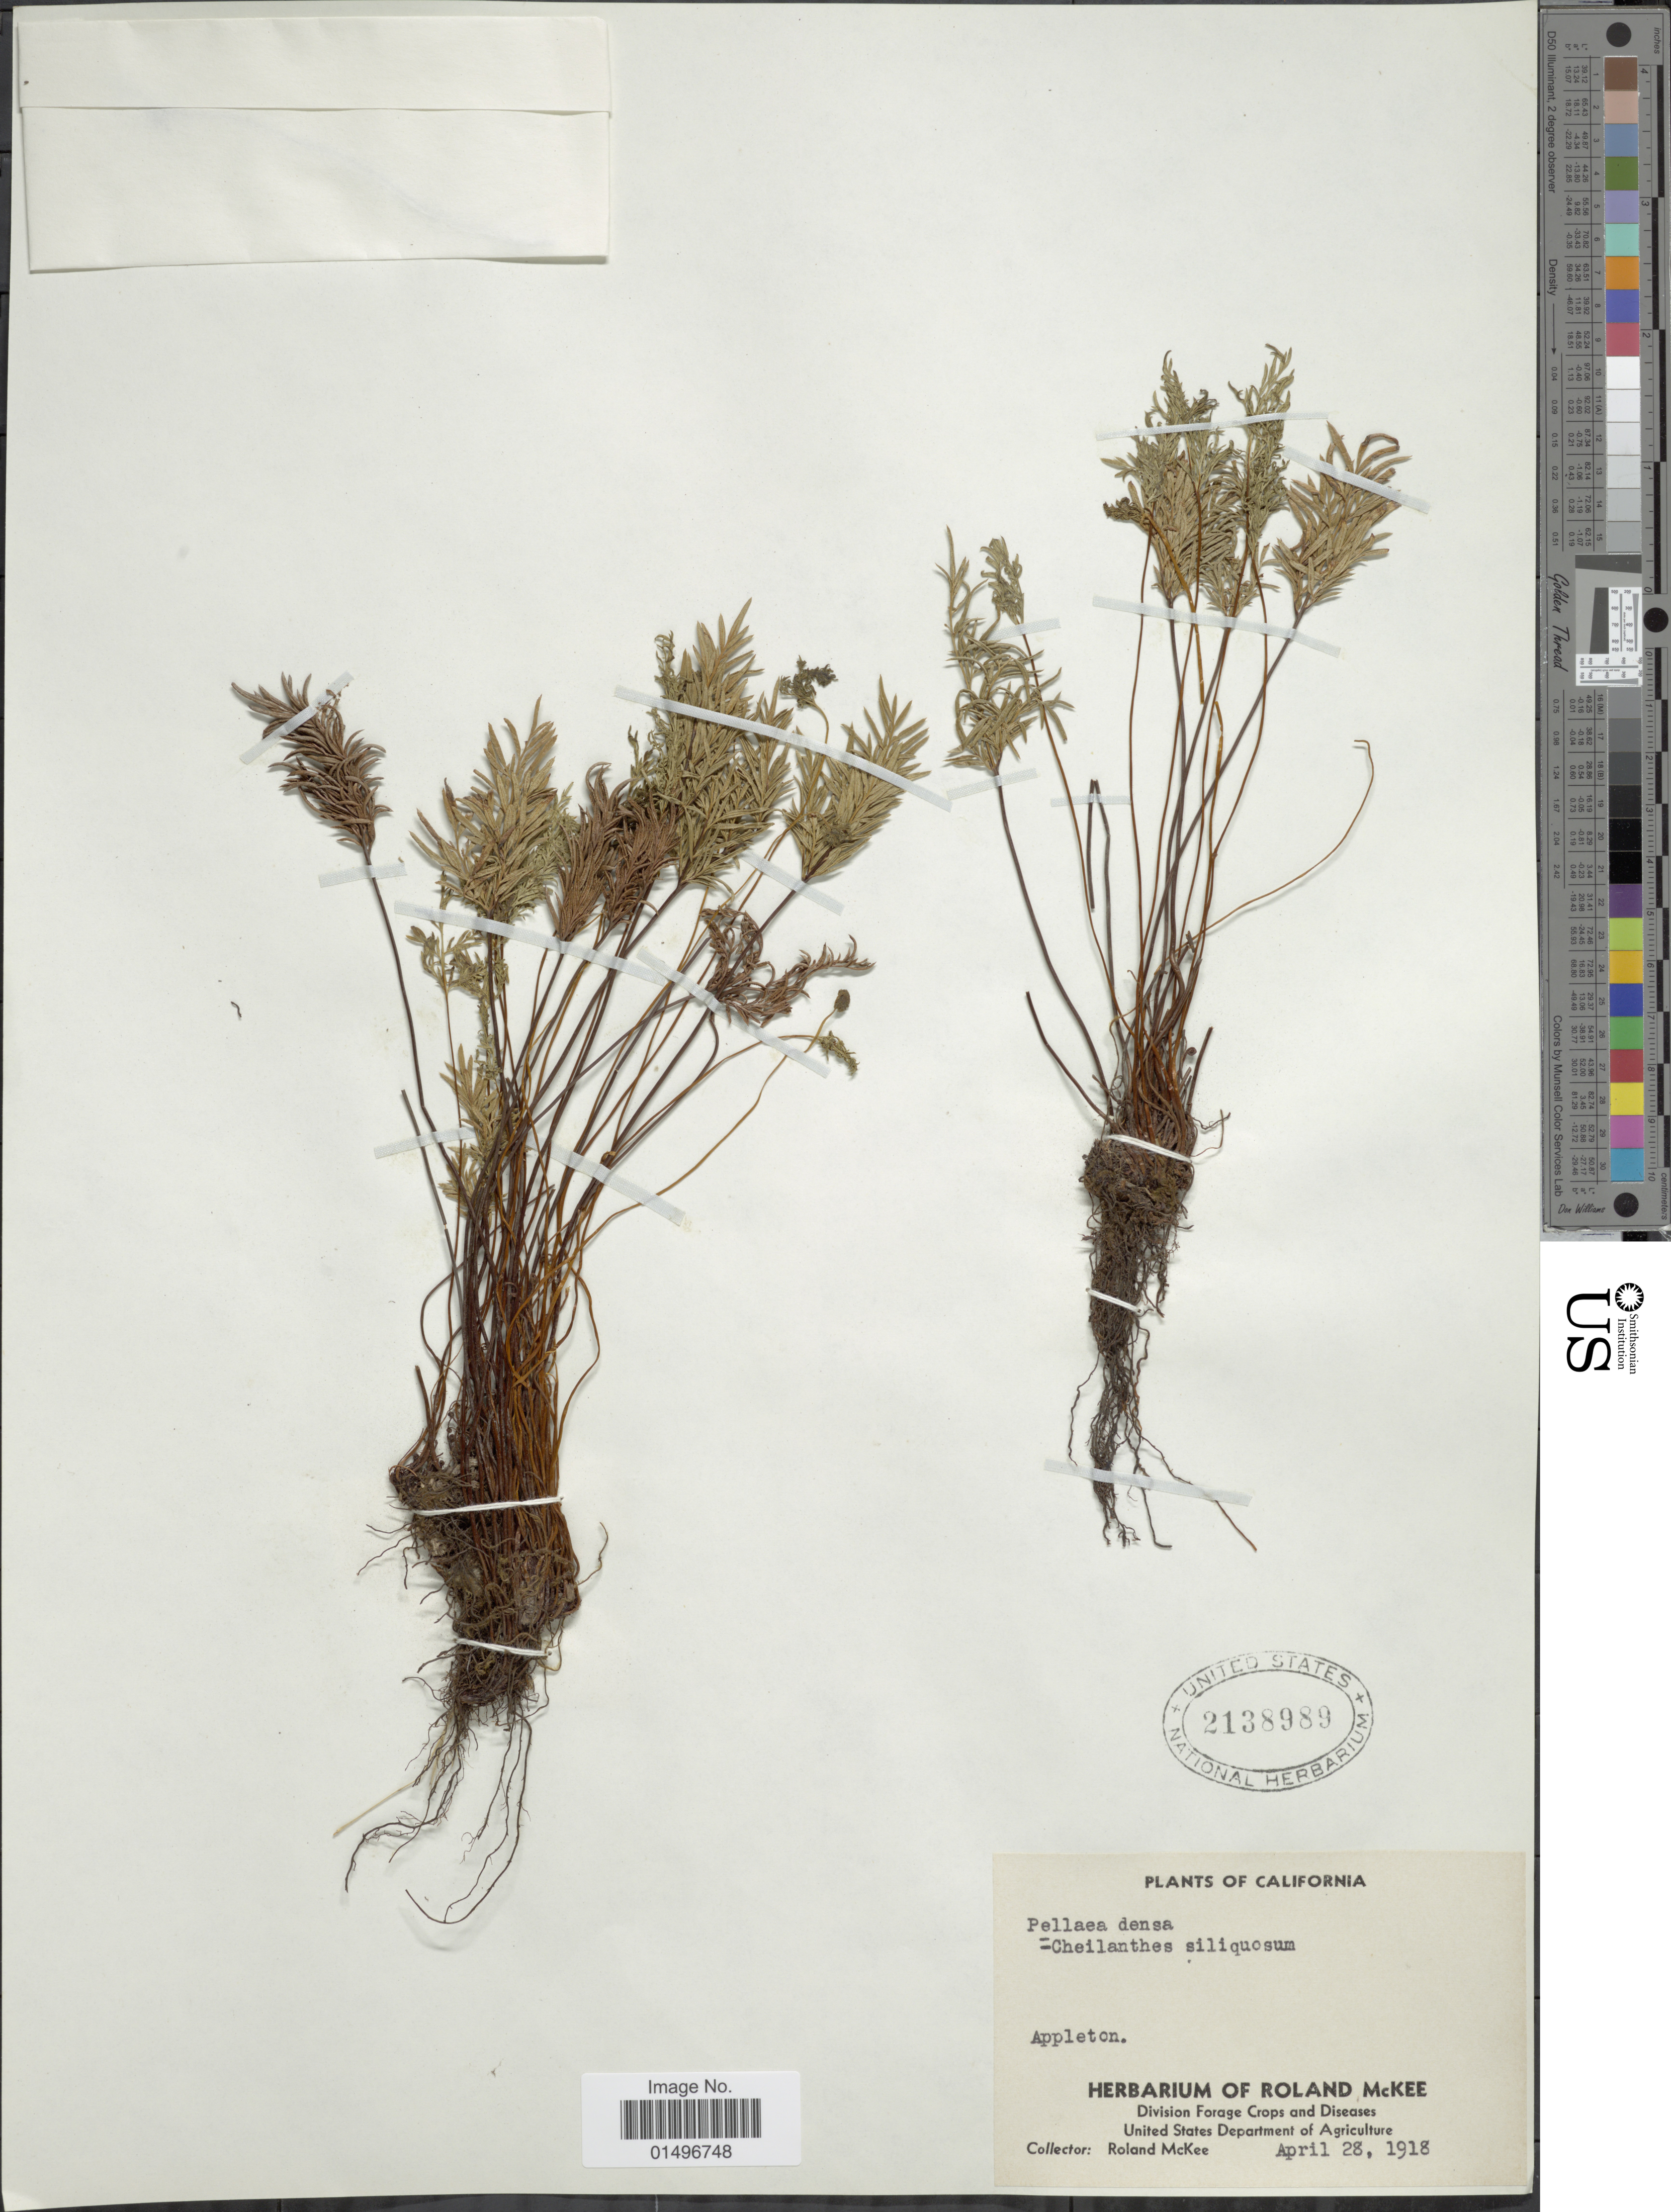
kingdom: Plantae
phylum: Tracheophyta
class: Polypodiopsida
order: Polypodiales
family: Pteridaceae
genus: Aspidotis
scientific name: Aspidotis densa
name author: (Brack.) Lellinger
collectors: R. Mckee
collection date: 1918-04-28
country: United States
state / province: California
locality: California, Appleton.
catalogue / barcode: US 2138989